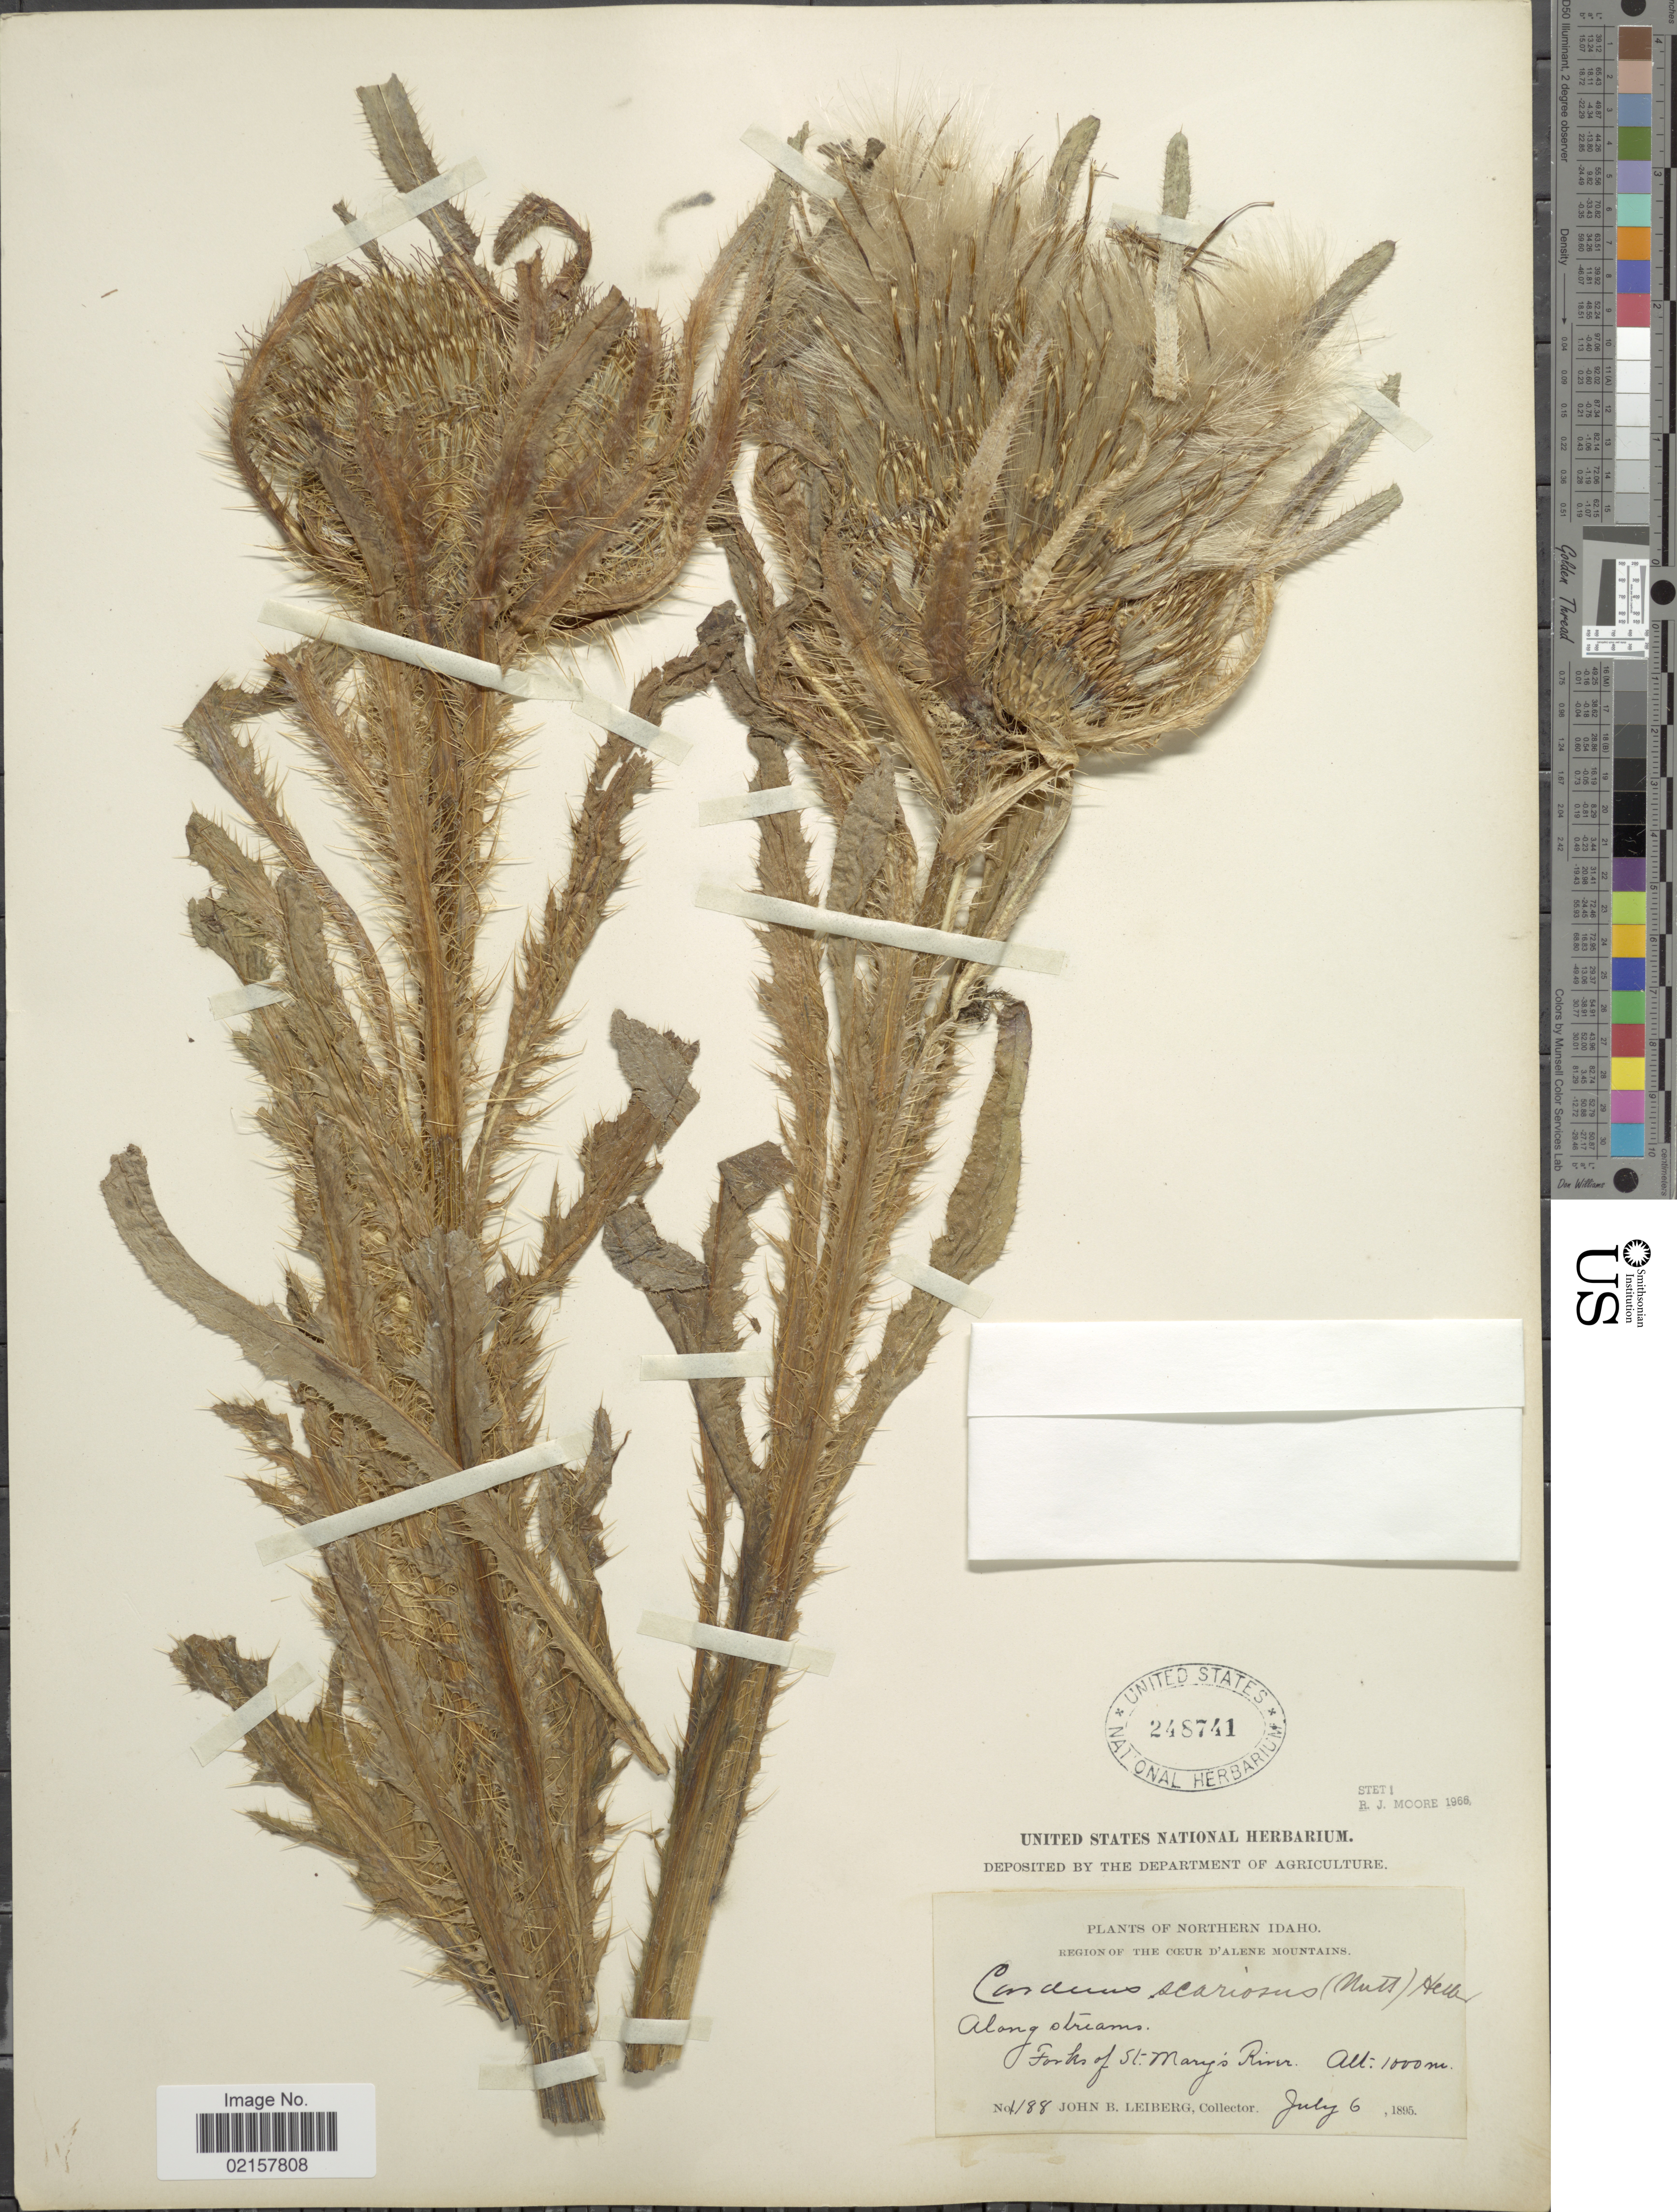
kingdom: Plantae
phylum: Tracheophyta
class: Magnoliopsida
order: Asterales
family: Asteraceae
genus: Cirsium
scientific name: Cirsium scariosum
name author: Nutt.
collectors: J. B. Leiberg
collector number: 1188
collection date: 1895-07-06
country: United States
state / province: Idaho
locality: Northern Idaho, Region of the Coeur D'Alene Mountains, Forks of St. Mary's River, along streams.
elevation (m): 1000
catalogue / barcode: US 248741